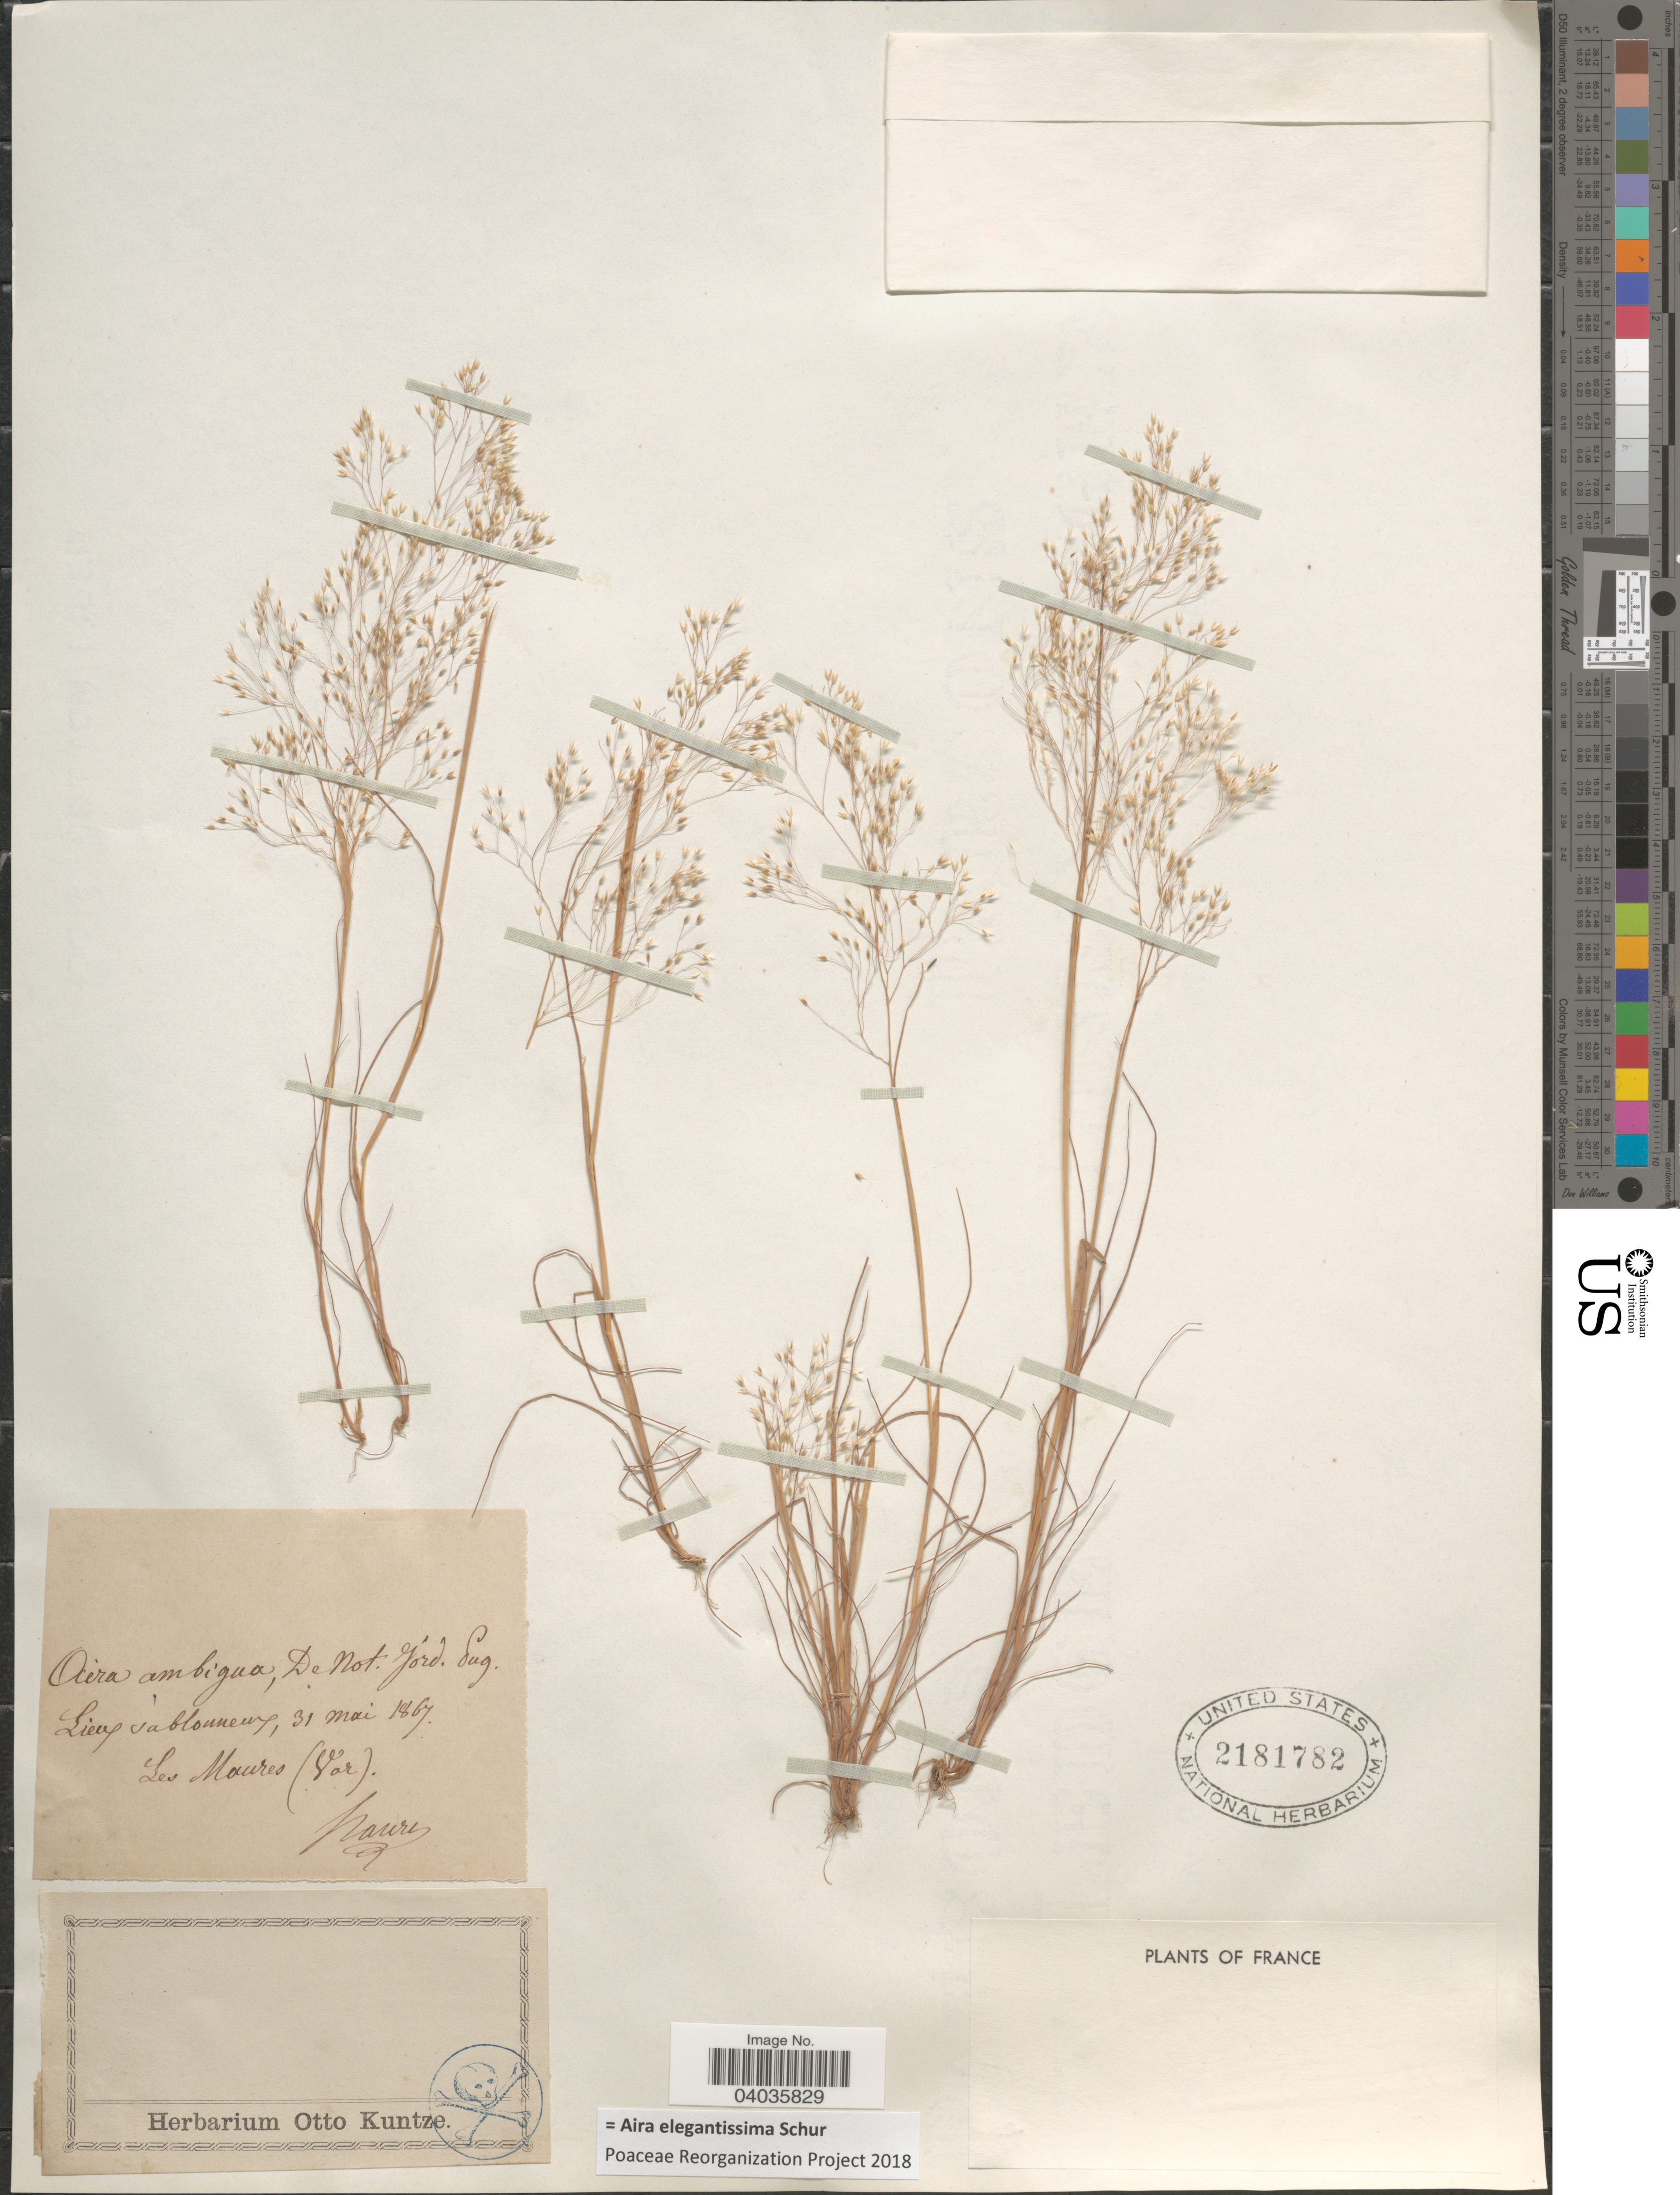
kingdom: Plantae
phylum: Tracheophyta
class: Liliopsida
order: Poales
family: Poaceae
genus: Aira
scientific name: Aira elegantissima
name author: Schur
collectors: Faure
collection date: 1867-05-31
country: France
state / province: Provence-Alpes-Côte d'Azur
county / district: Var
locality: Lieux sablonneux, Les Maures (Var).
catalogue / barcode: US 2181782